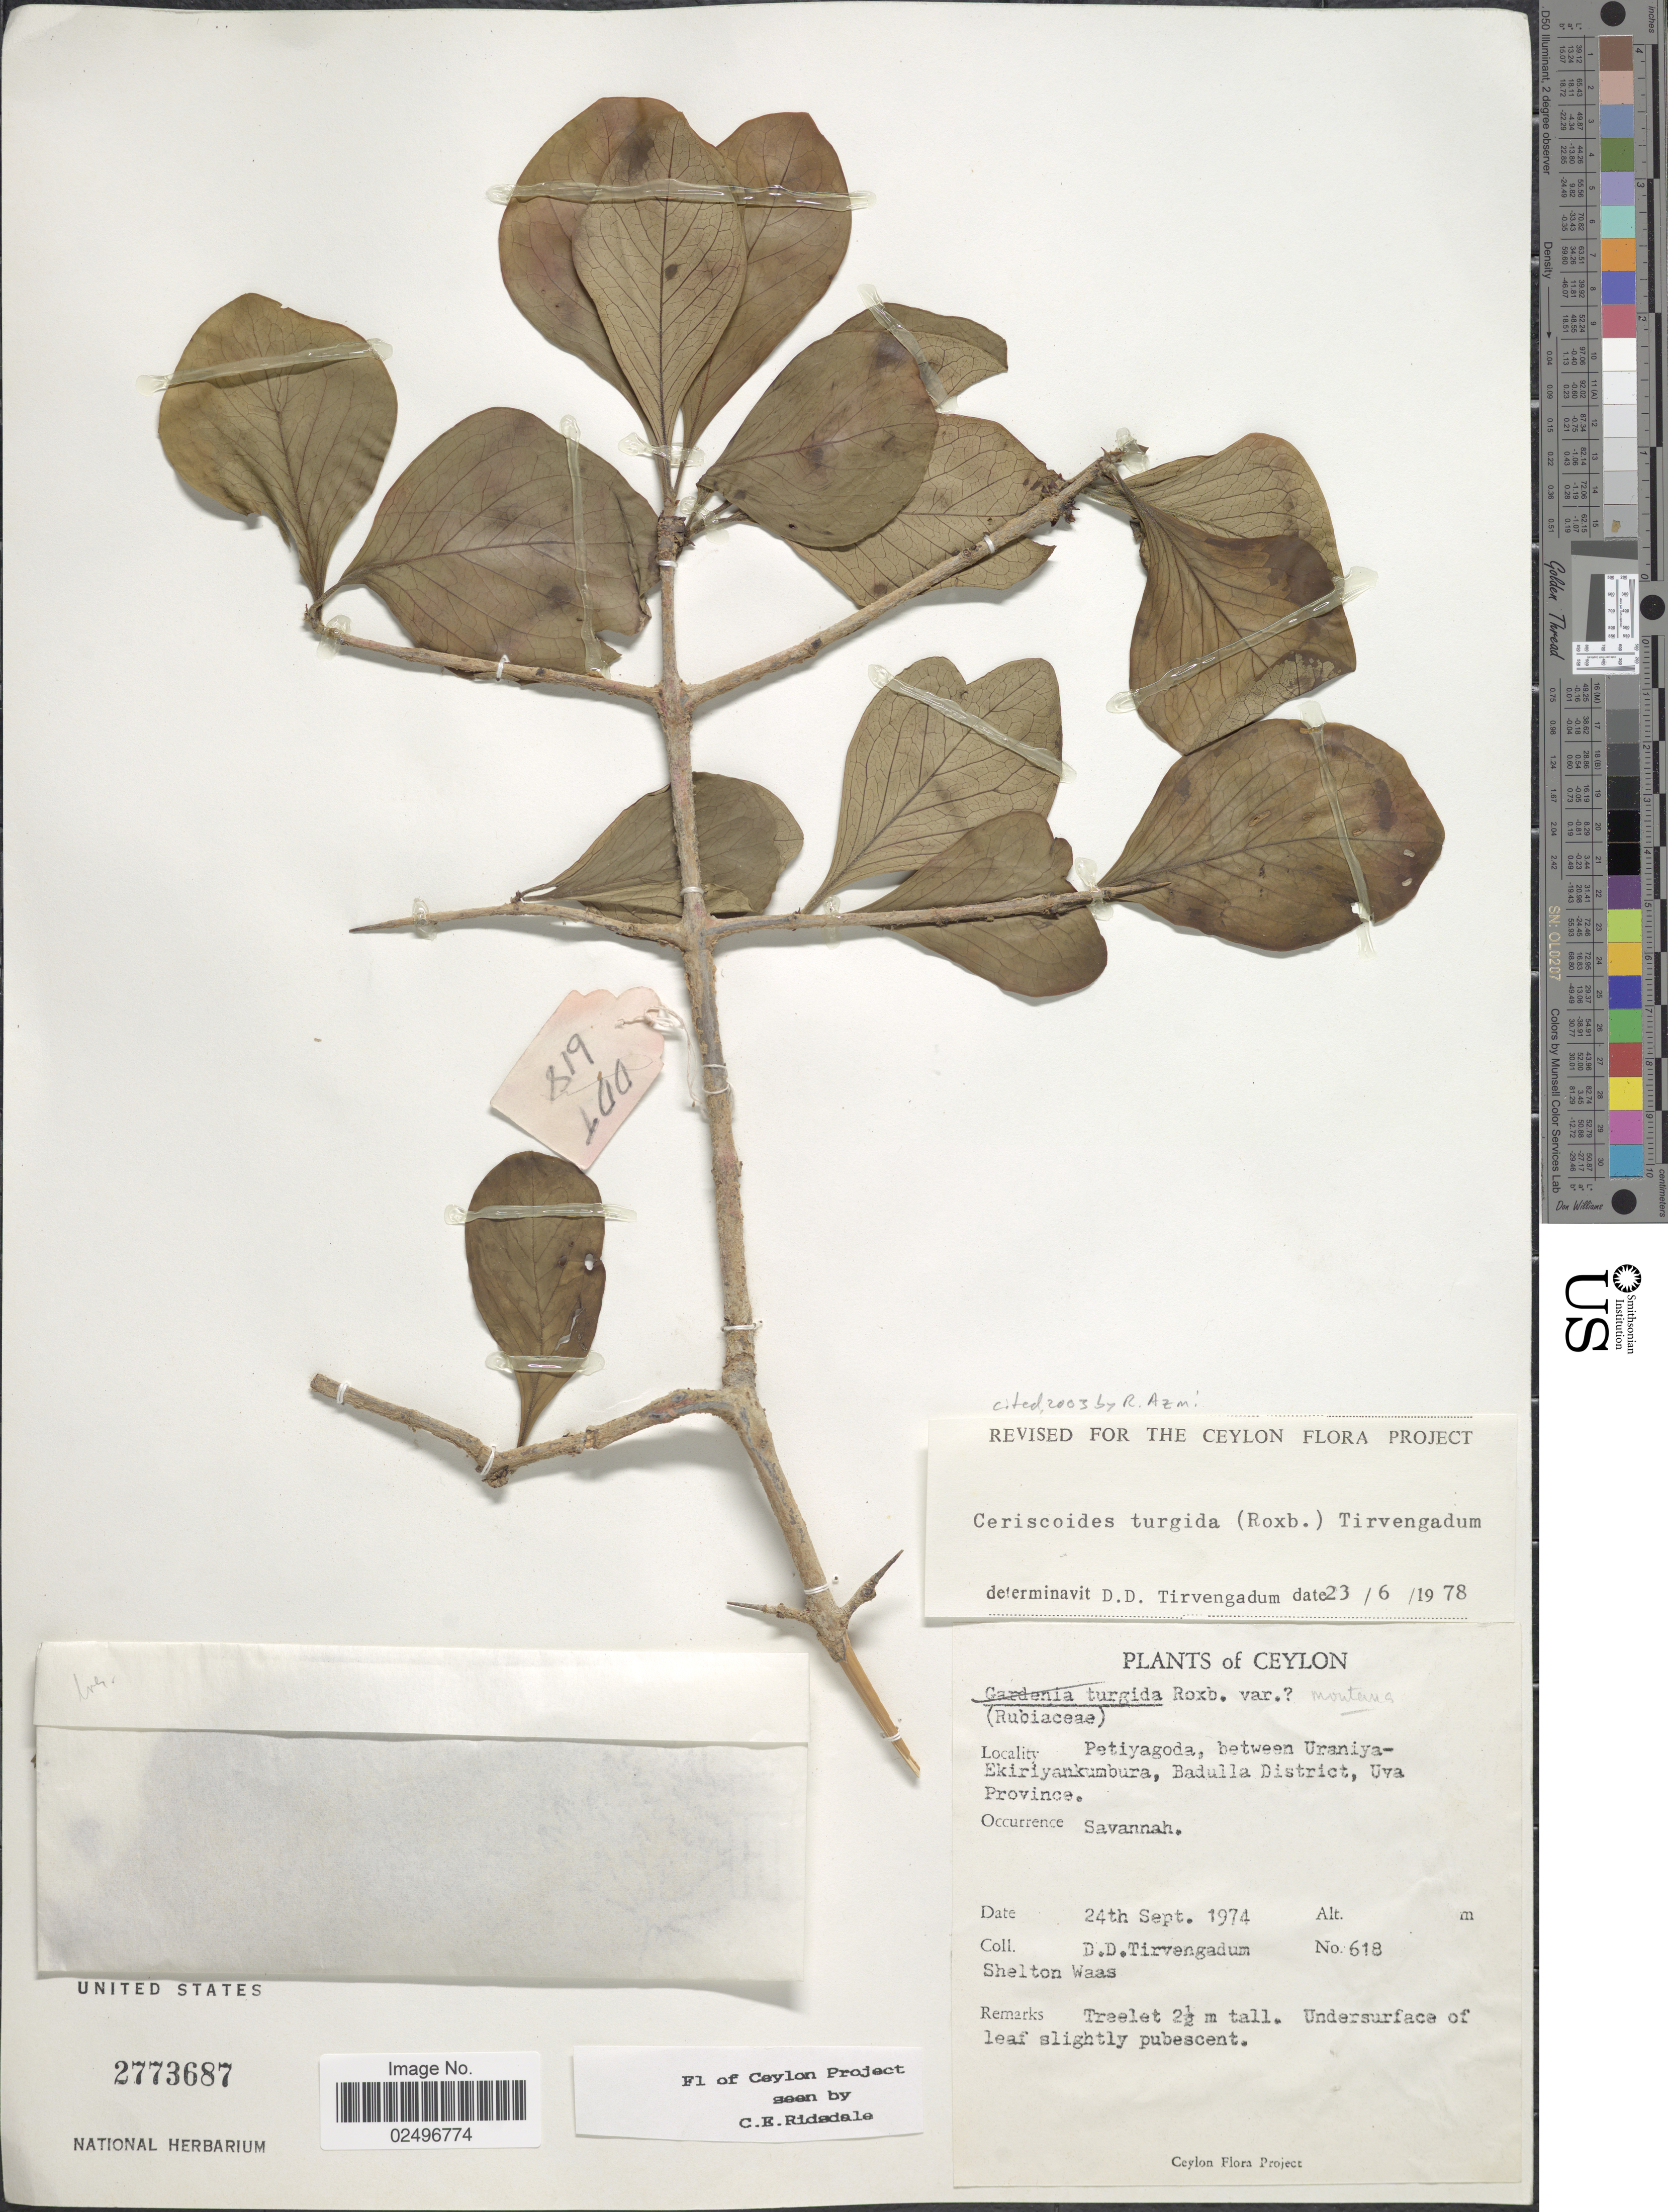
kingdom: Plantae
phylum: Tracheophyta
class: Magnoliopsida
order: Gentianales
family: Rubiaceae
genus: Ceriscoides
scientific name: Ceriscoides turgida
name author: (Roxb.) Tirveng.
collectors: D. Tirvengadum & S. Waas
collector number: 618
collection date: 1974-09-24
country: Sri Lanka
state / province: Uva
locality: Ceylon, Patiyagoda, between Uraniya-Ekiriyankumbura, Badulla District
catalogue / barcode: US 2773687